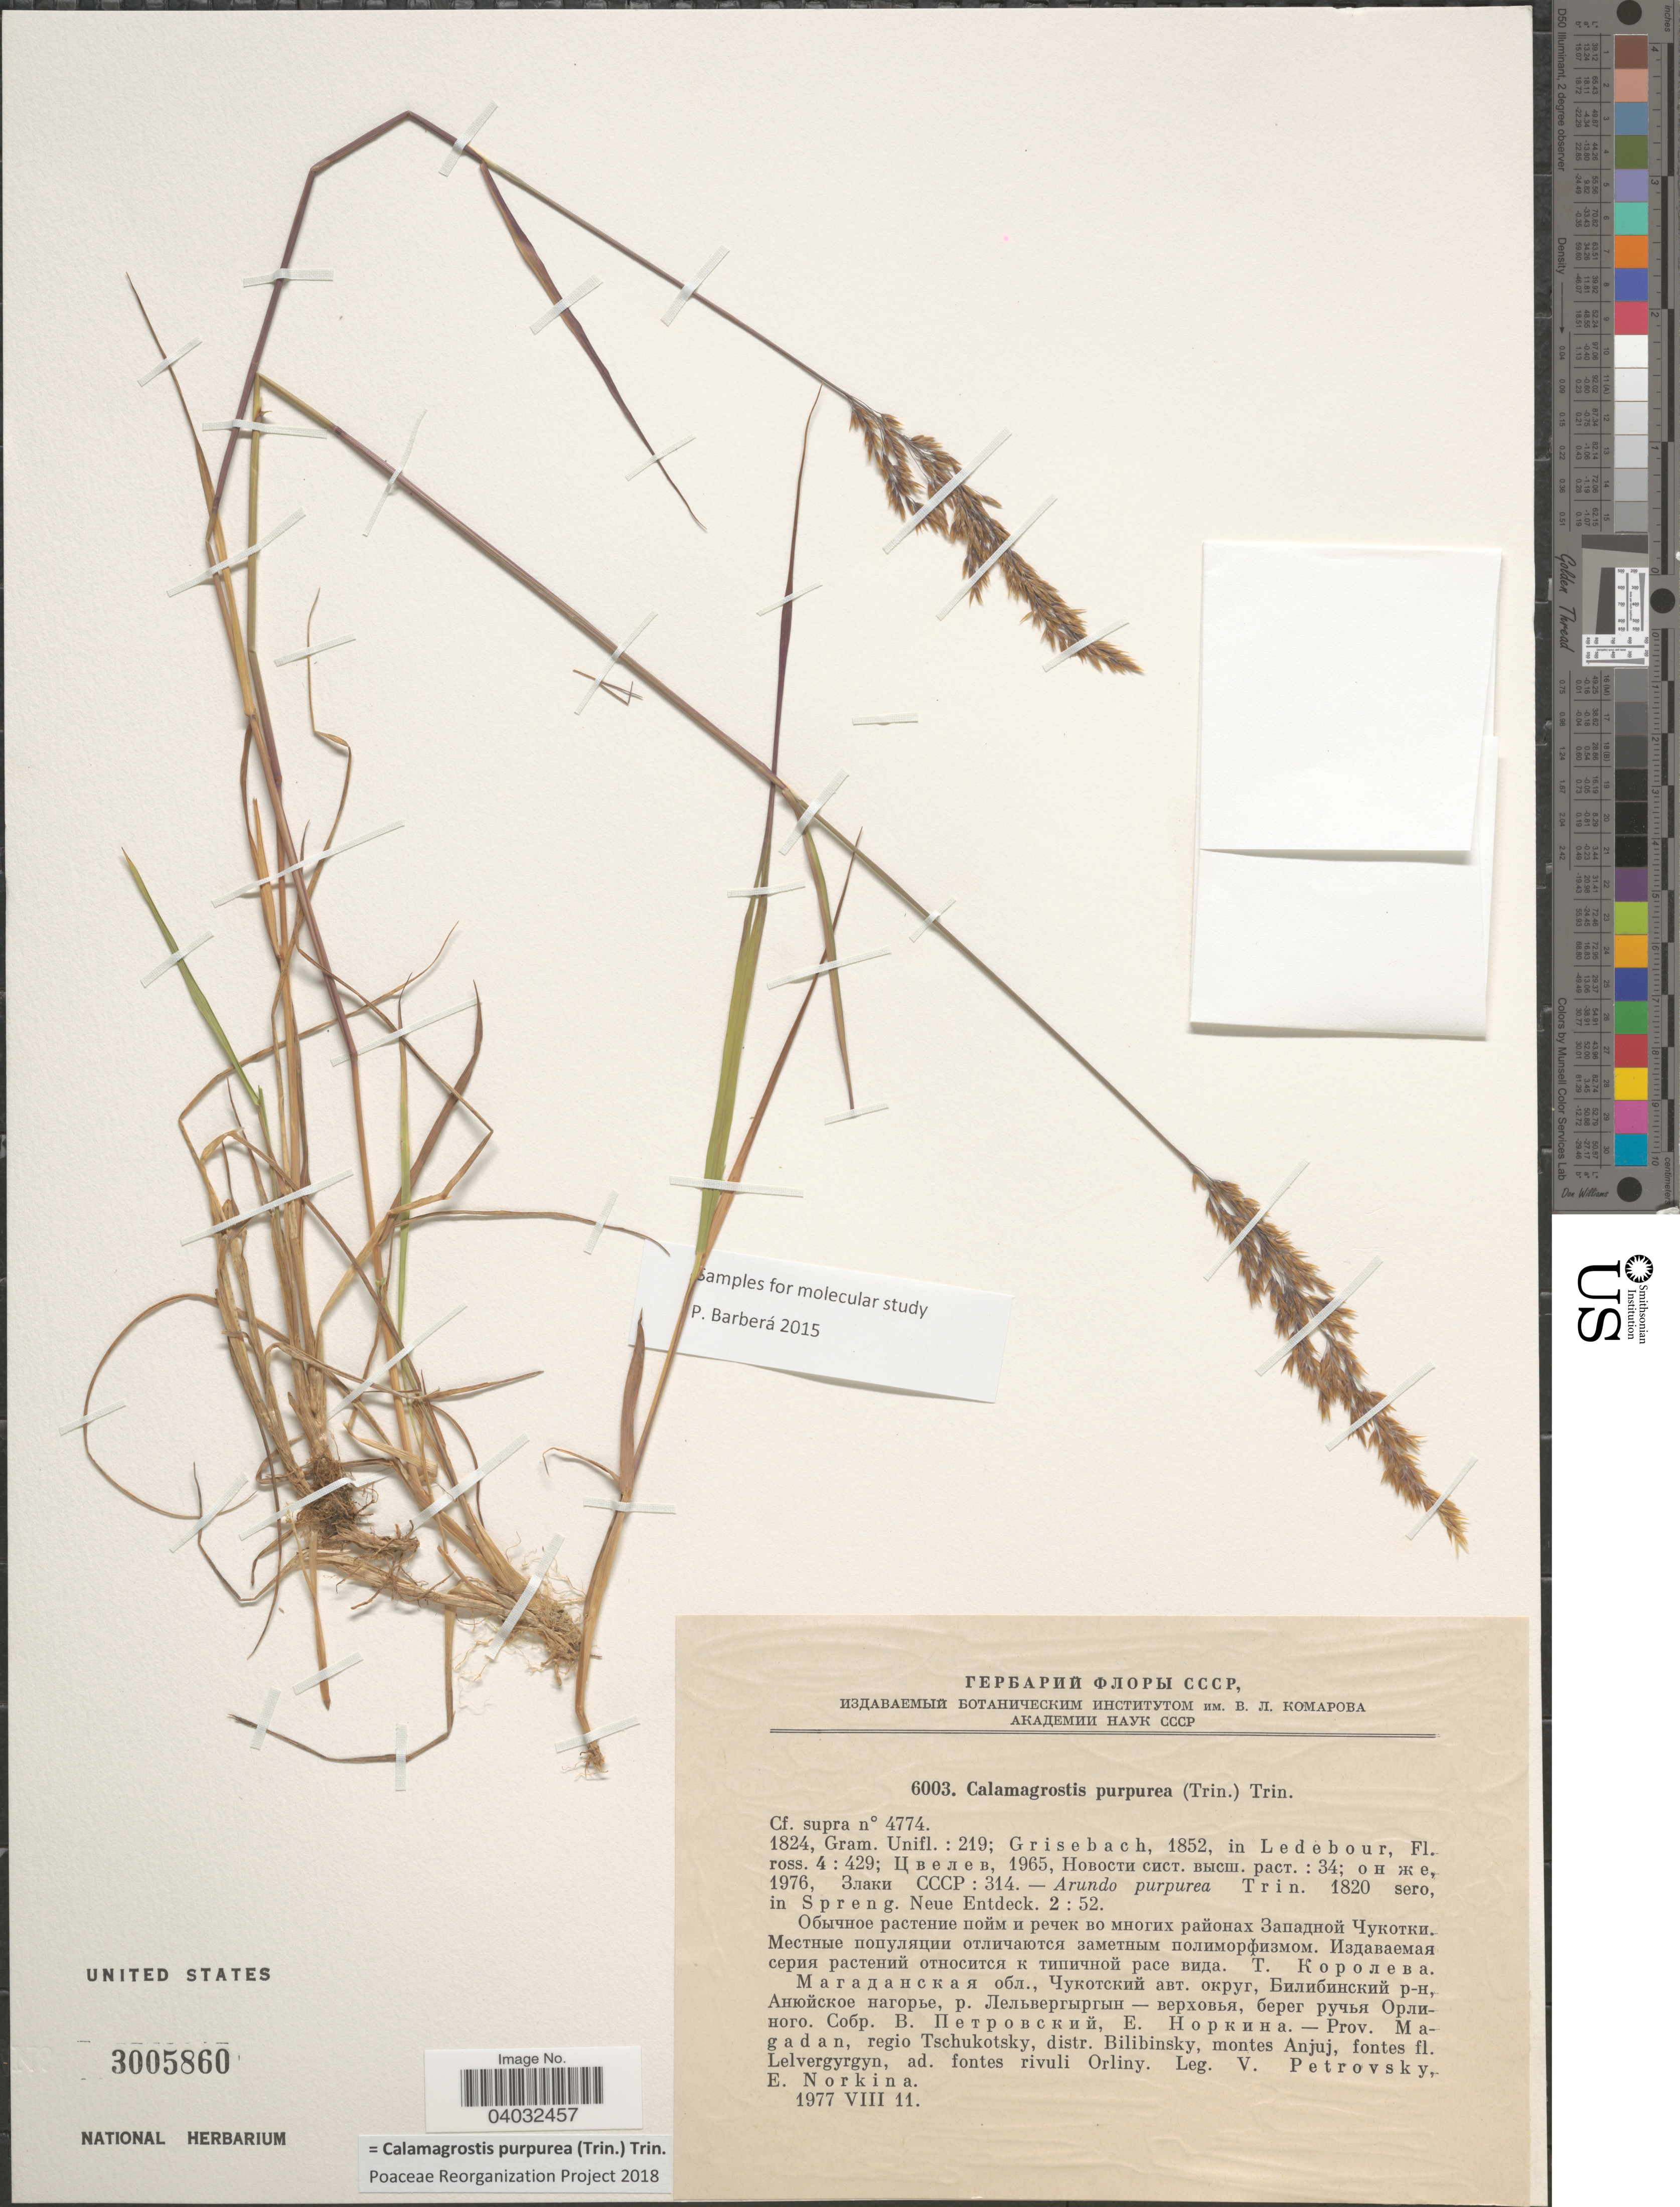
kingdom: Plantae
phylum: Tracheophyta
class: Liliopsida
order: Poales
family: Poaceae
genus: Calamagrostis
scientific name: Calamagrostis purpurea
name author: (Trin.) Trin.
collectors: V. Petrovsky & E. Norkina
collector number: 6003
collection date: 1977-08-11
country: Russian Federation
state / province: Magadan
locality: Regio Tschukotsky, distr. Bilibinsky, montes Anjuj, fontes fl. Lelvergyrgyn, ad. fontes rivuli Orliny.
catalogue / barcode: US 3005860